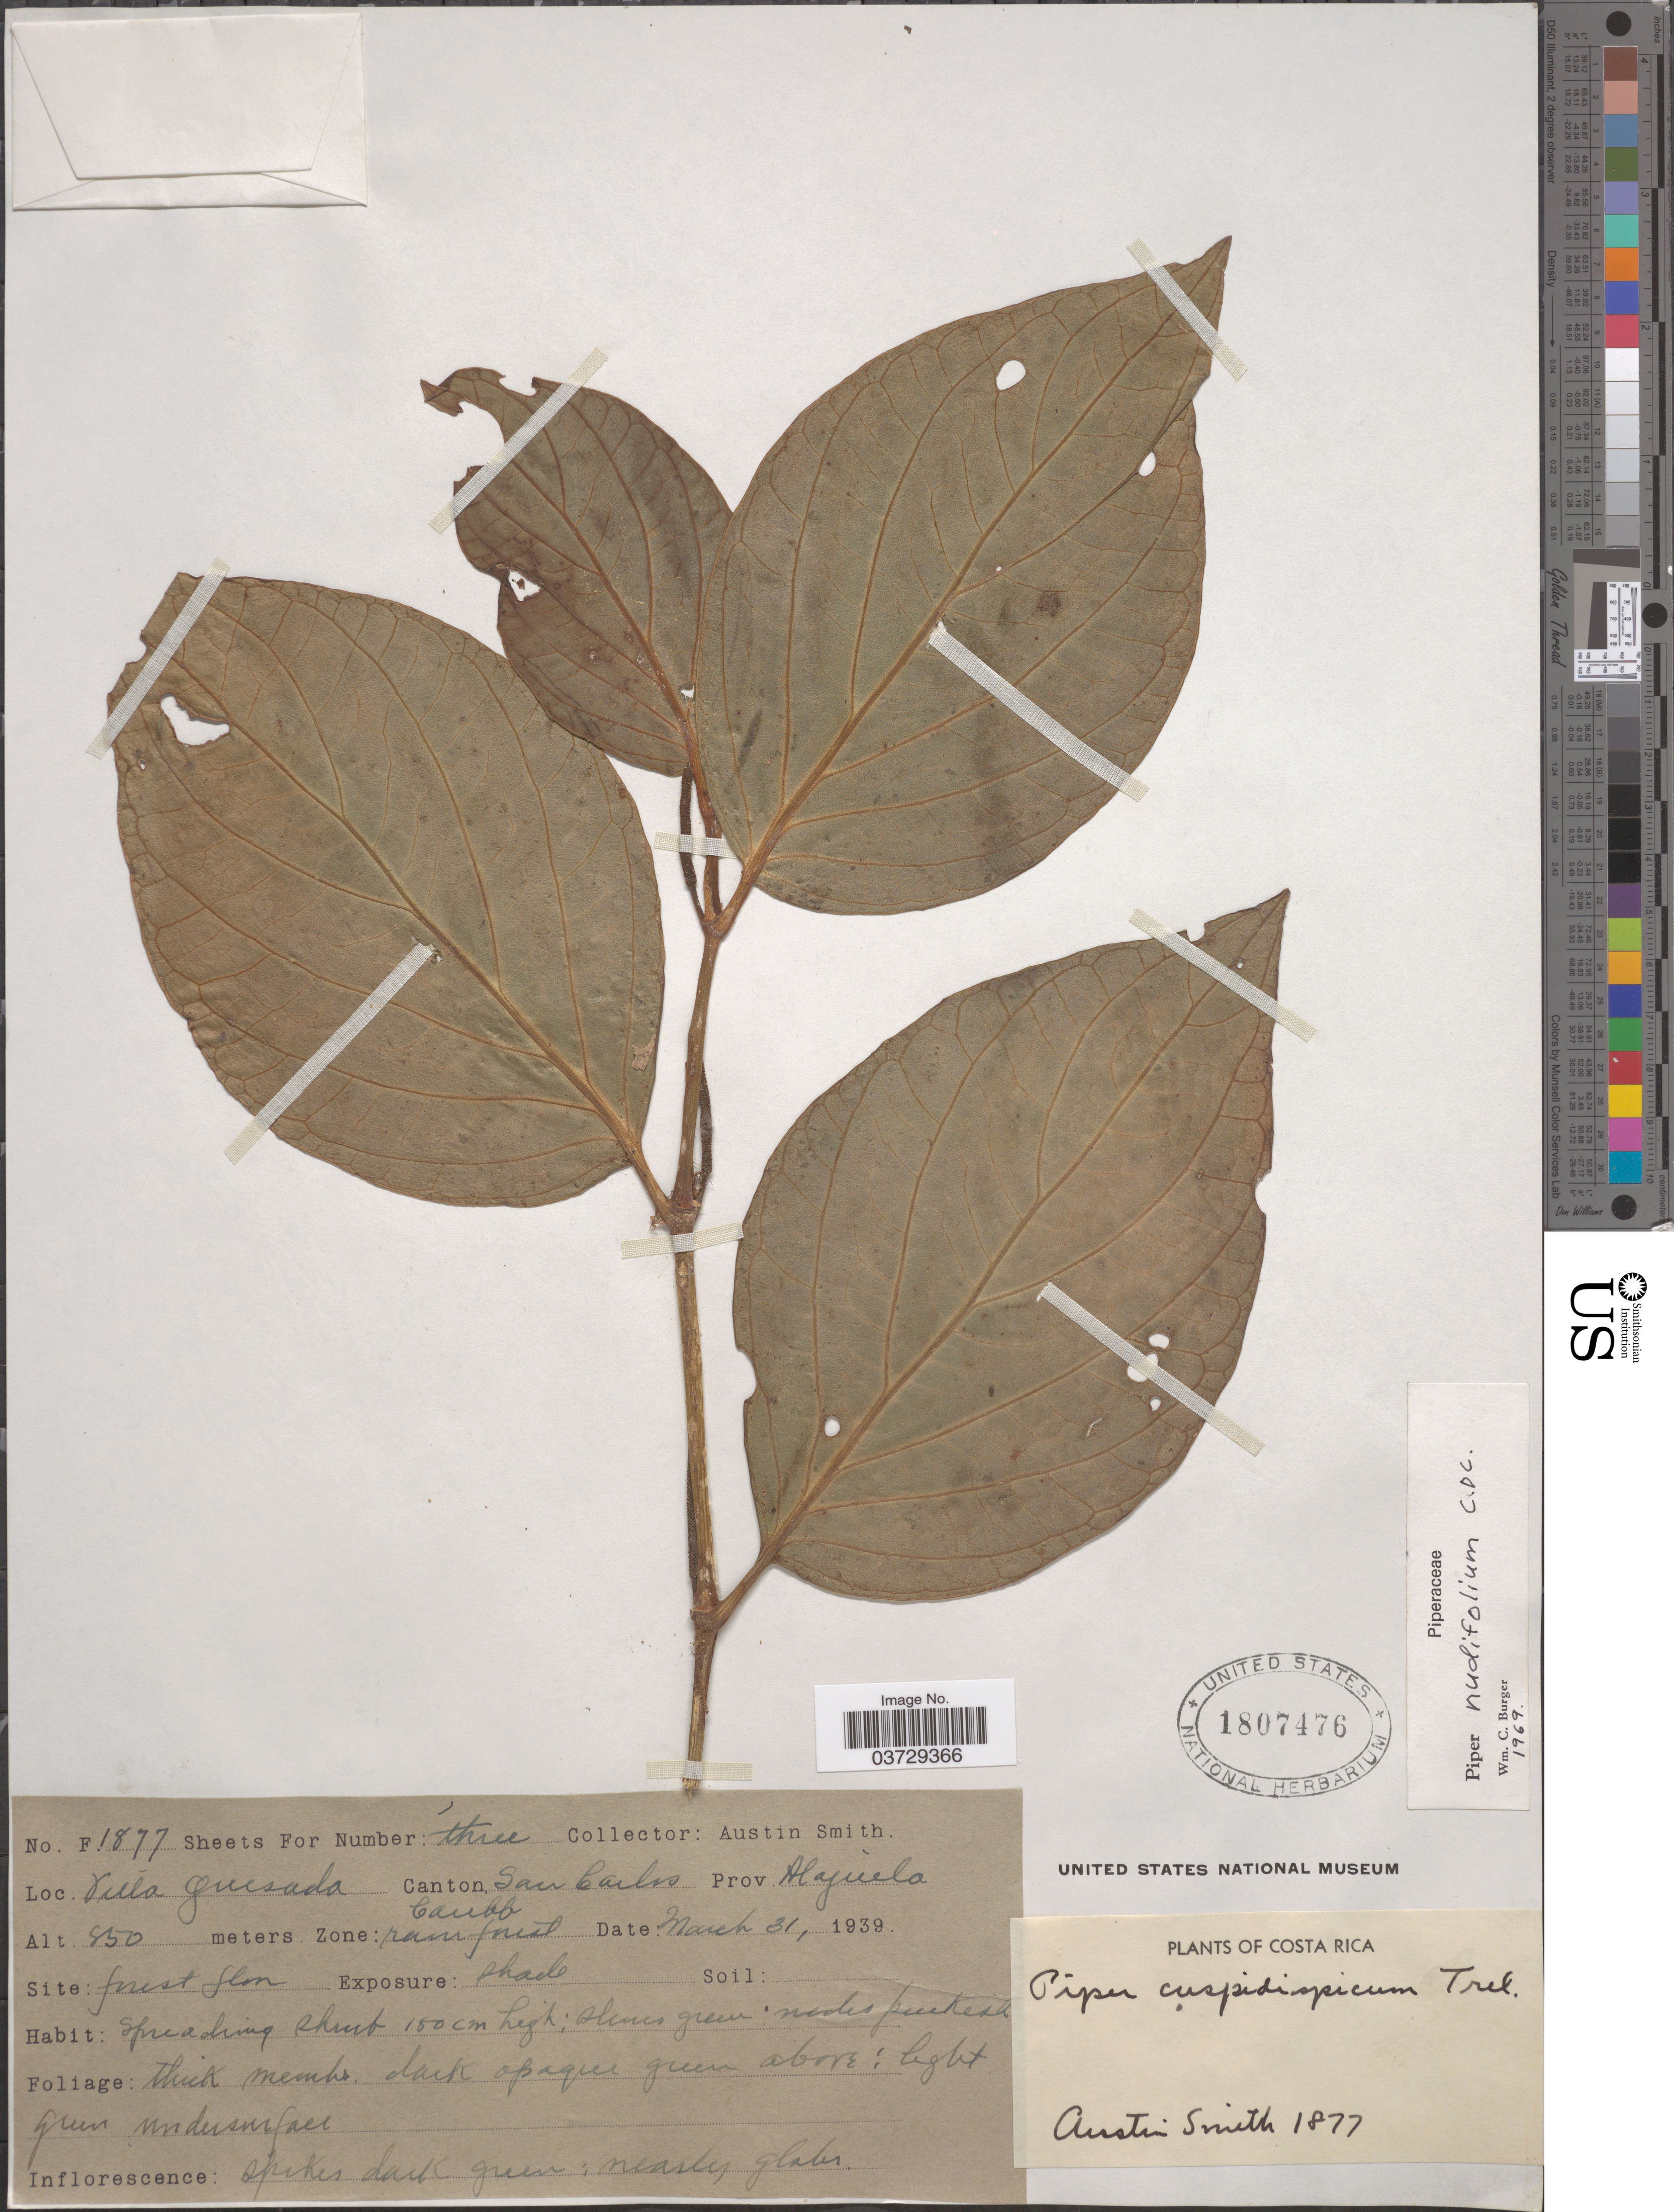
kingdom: Plantae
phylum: Tracheophyta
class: Magnoliopsida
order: Piperales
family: Piperaceae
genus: Piper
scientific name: Piper nudifolium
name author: C. DC.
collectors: Aust P. Smith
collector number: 1877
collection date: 1939-03-31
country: Costa Rica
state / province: Alajuela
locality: Villa Quesada. Canton San Carlos.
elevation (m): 850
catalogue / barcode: US 1807476